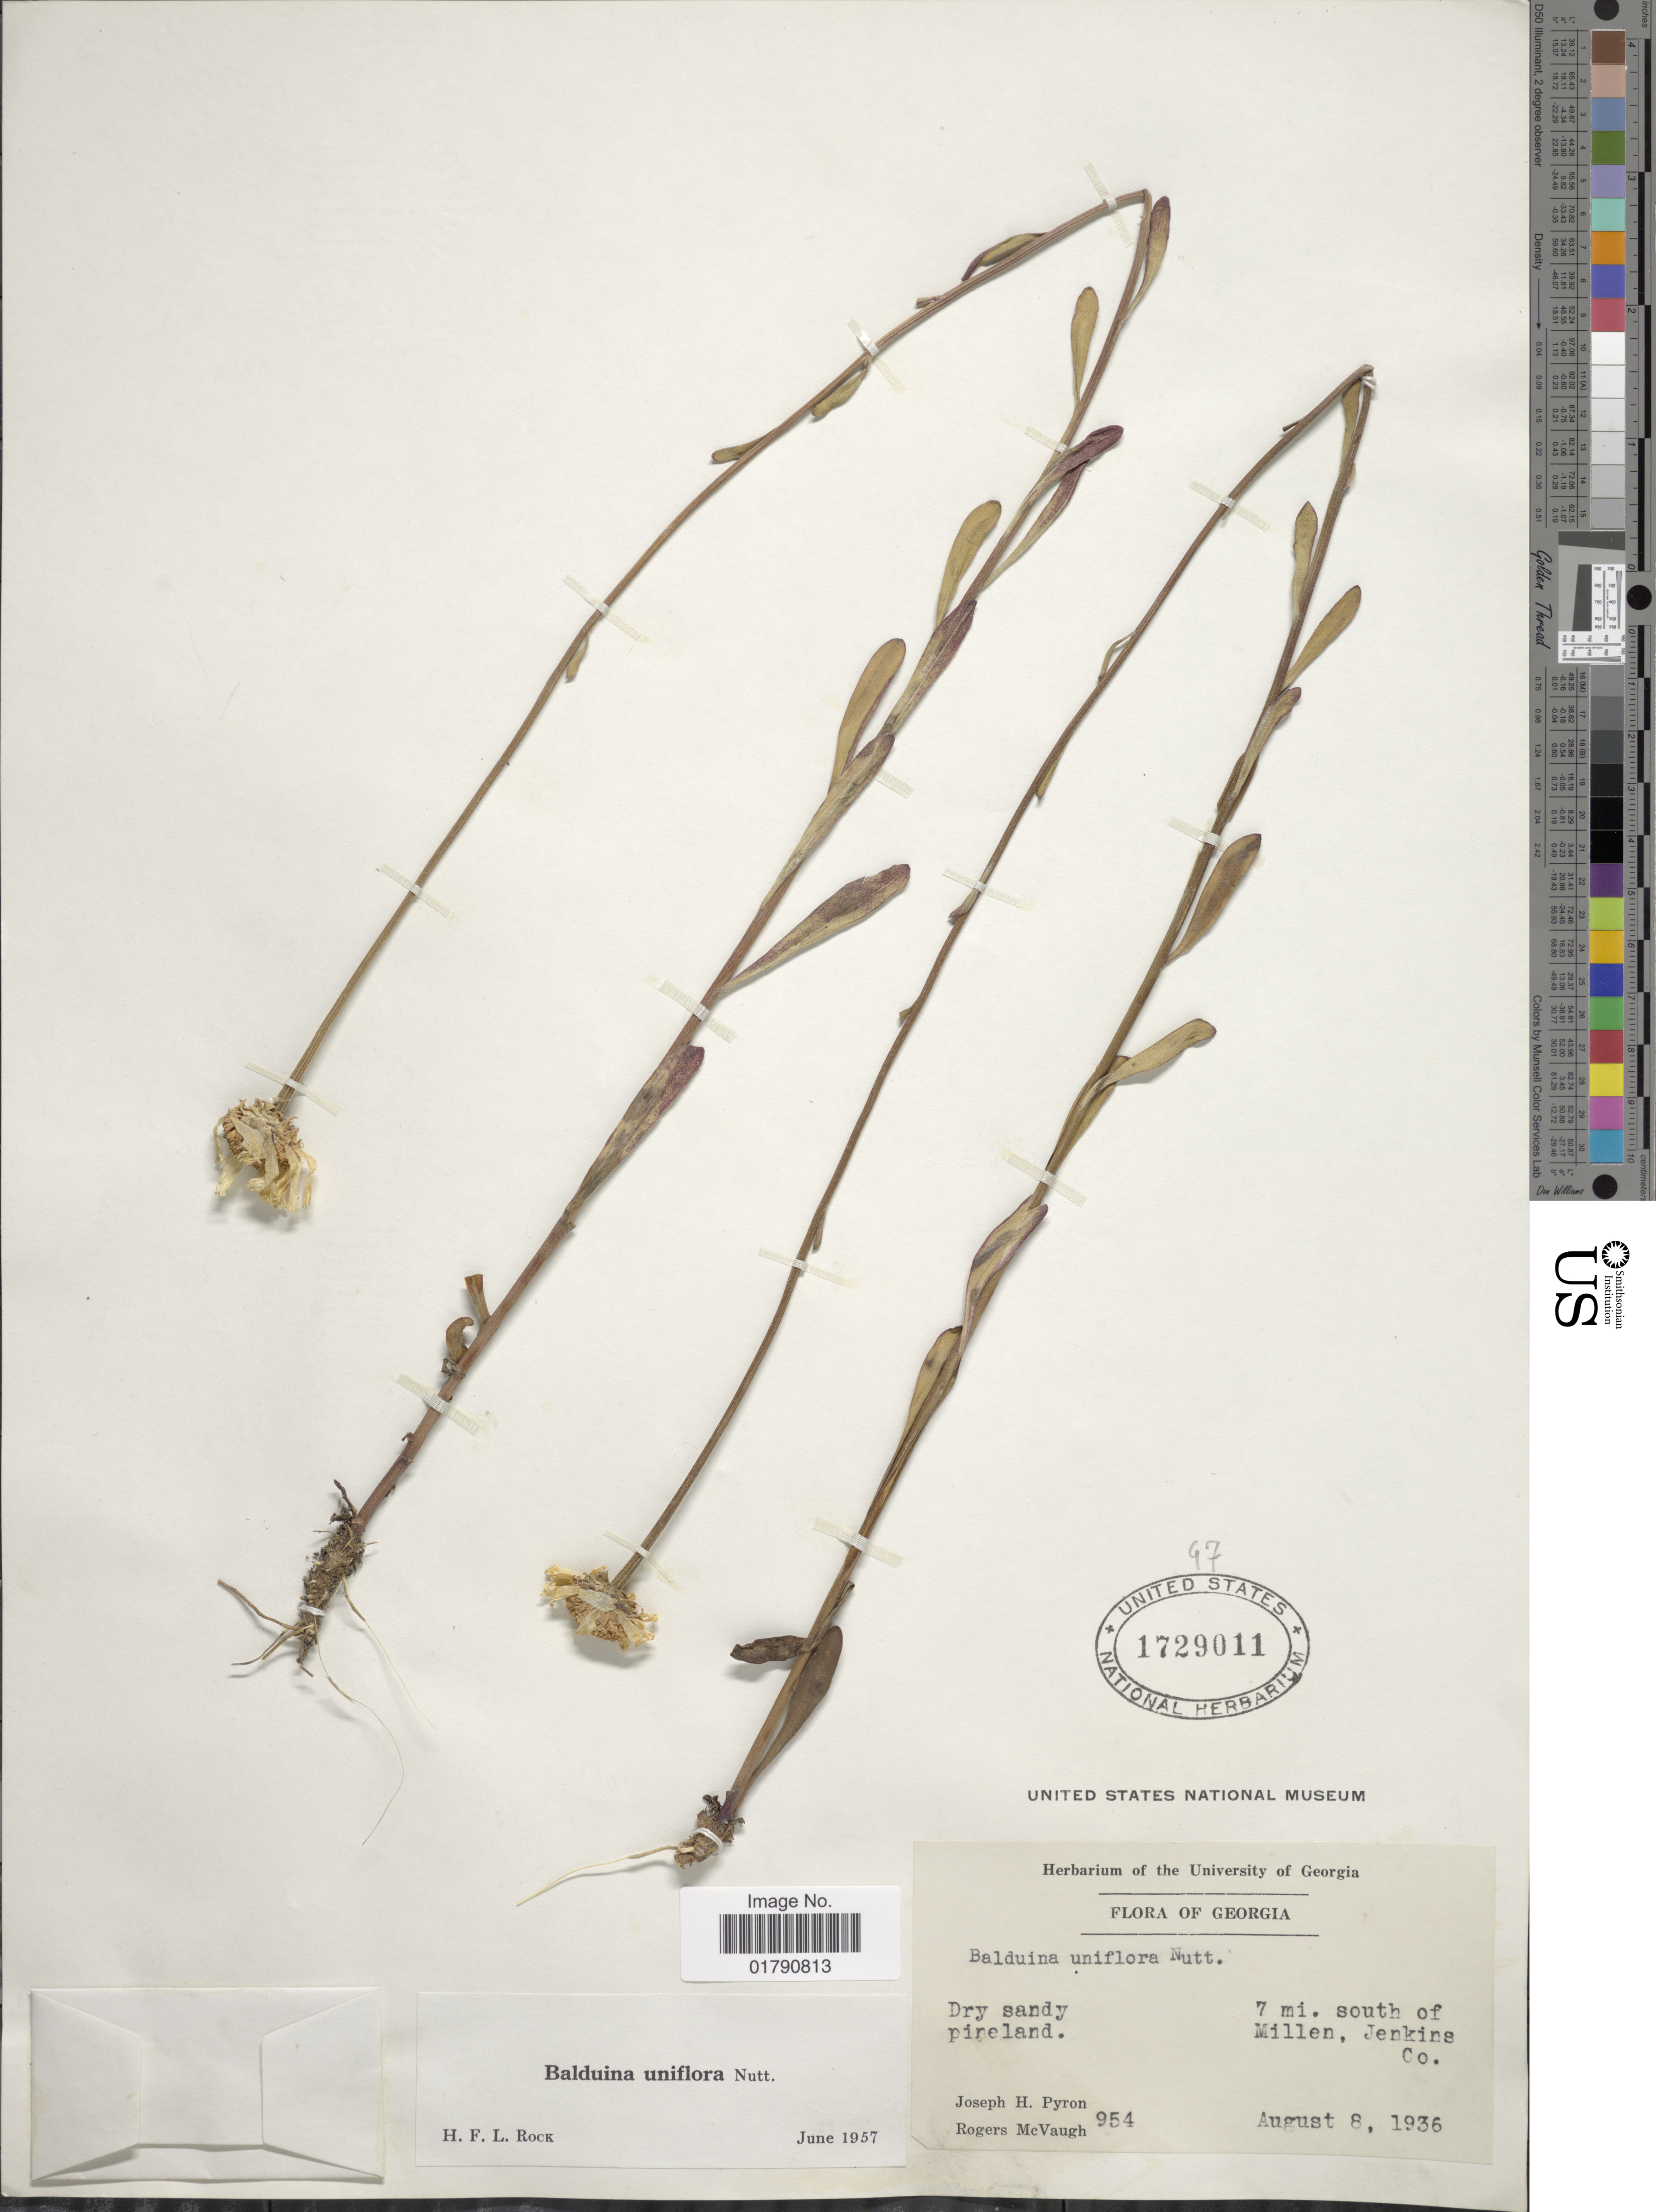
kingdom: Plantae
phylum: Tracheophyta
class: Magnoliopsida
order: Asterales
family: Asteraceae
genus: Balduina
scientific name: Balduina uniflora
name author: Nutt.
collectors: J. H. Pyron & R. McVaugh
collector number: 954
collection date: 1936-08-08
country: United States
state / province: Georgia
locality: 7 mi south of Millen, Jenkins Co.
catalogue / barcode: US 1729011